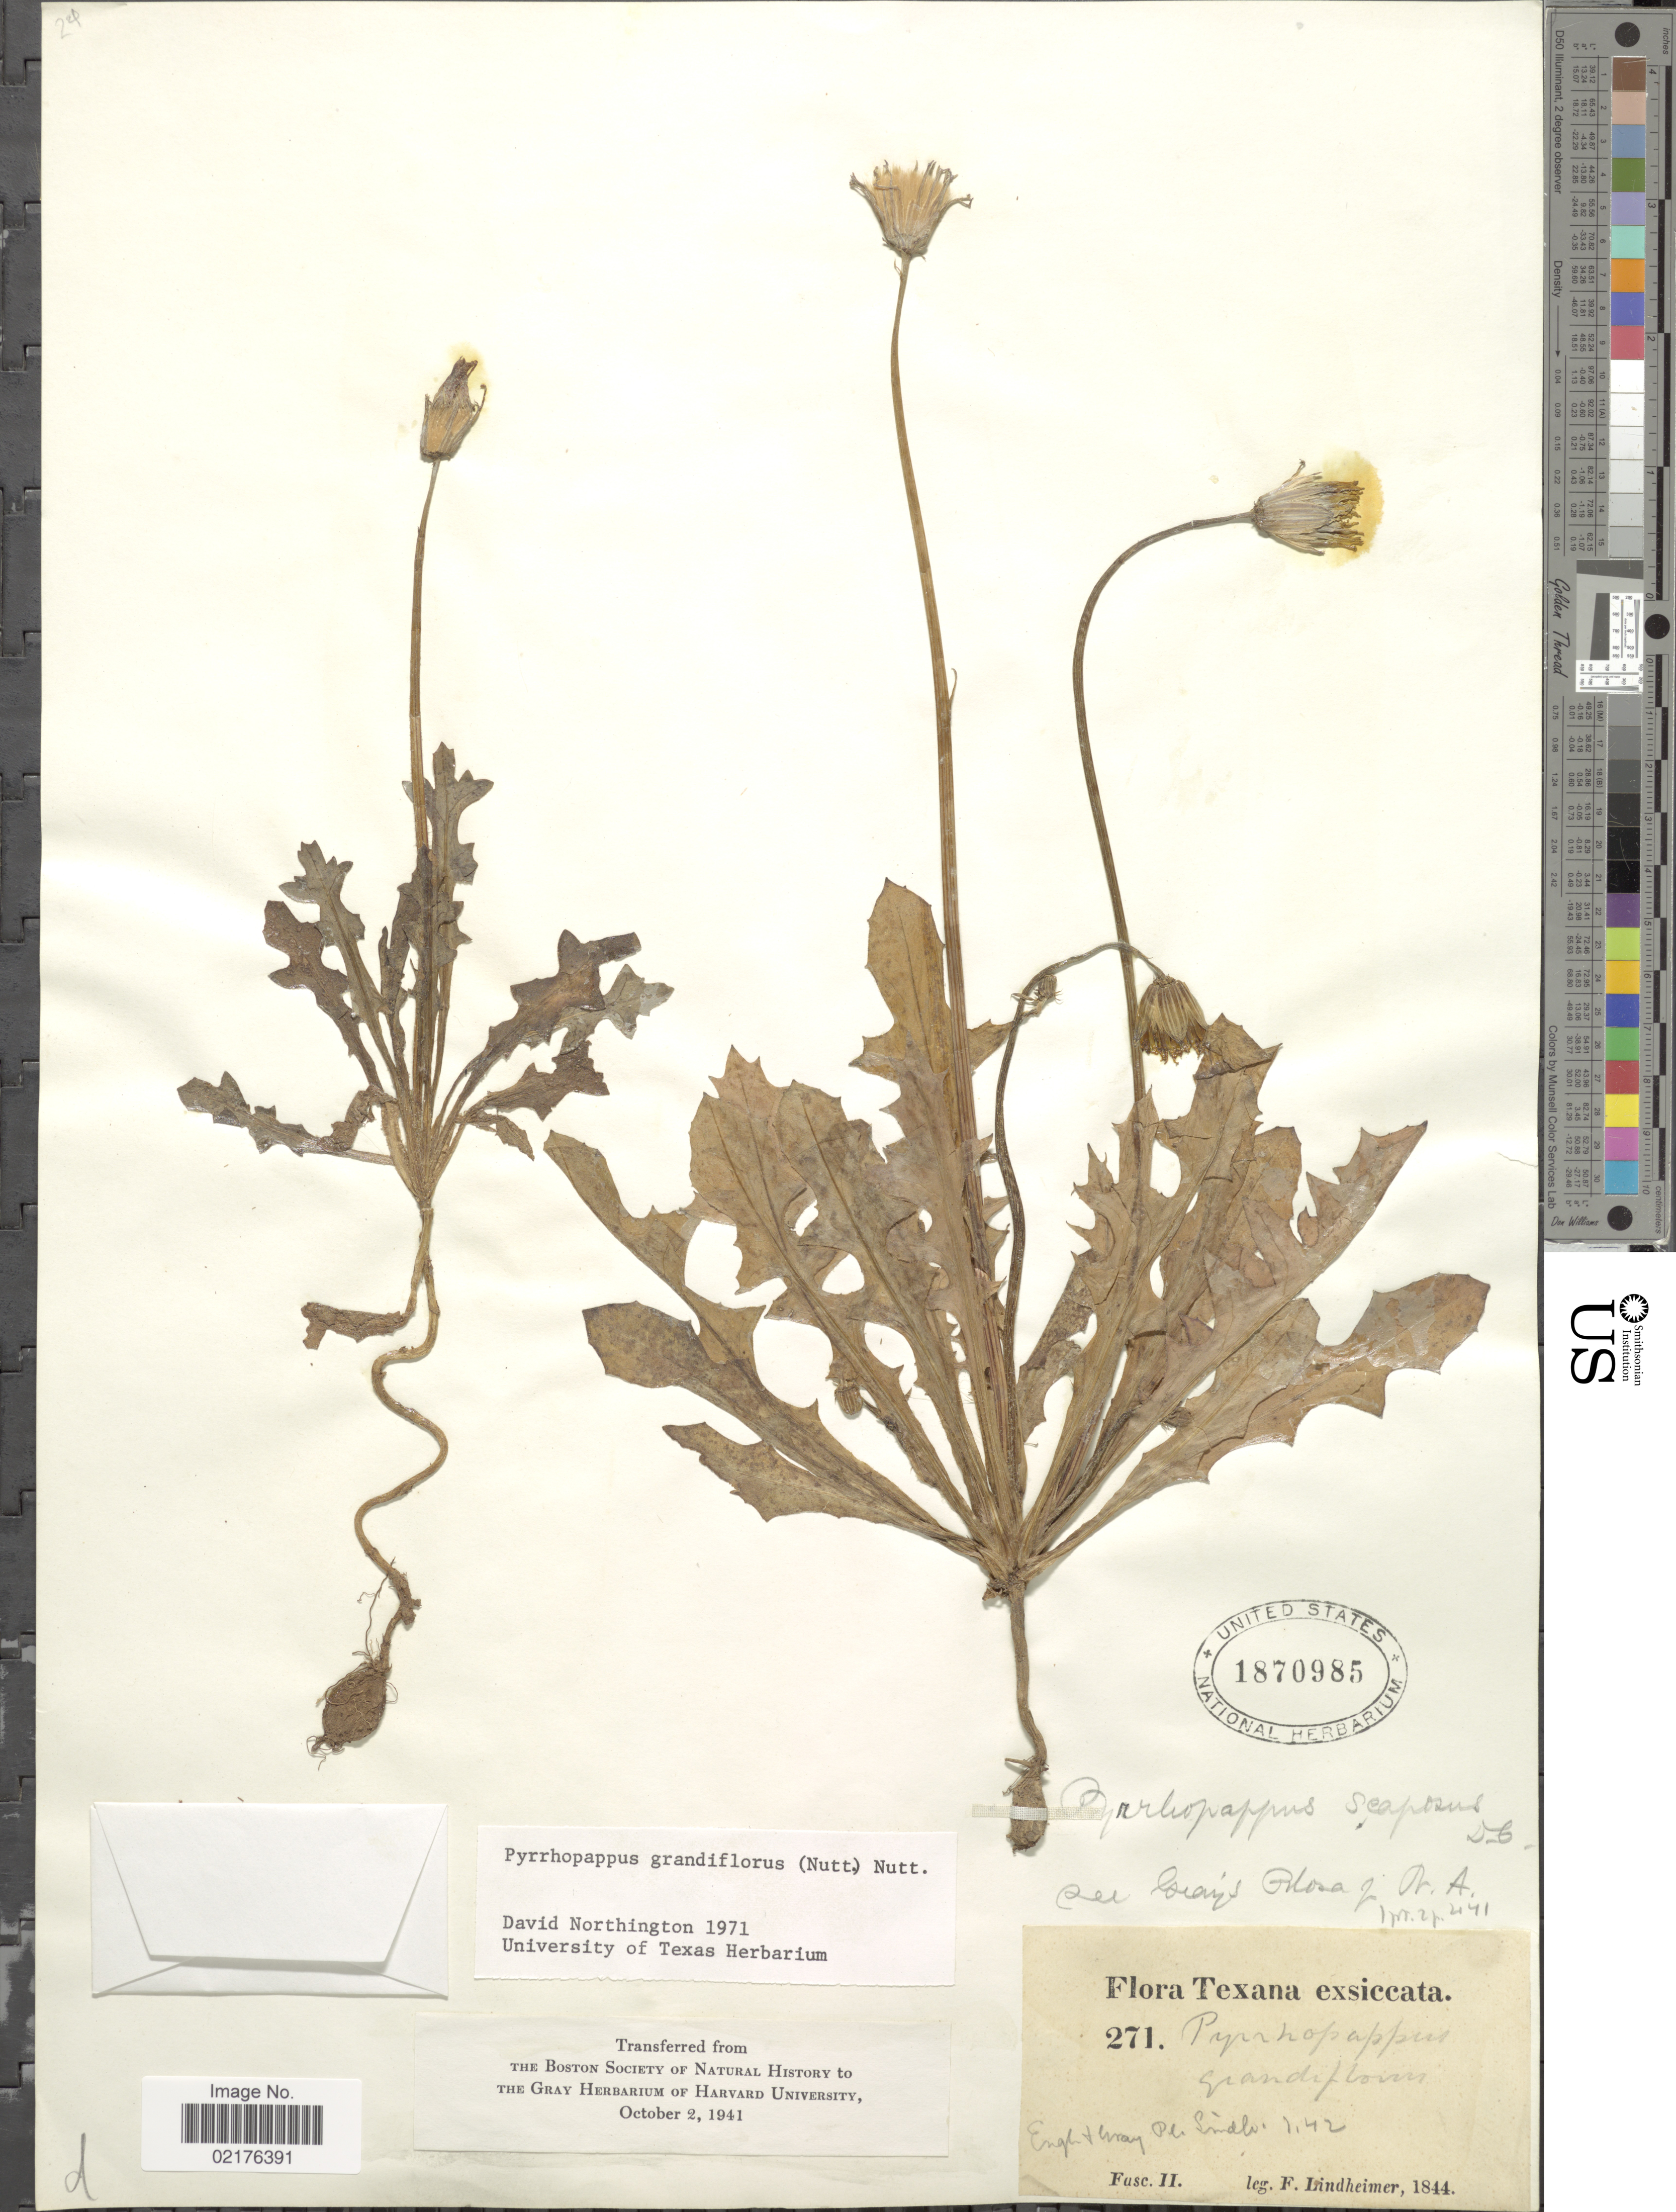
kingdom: Plantae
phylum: Tracheophyta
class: Magnoliopsida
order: Asterales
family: Asteraceae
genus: Pyrrhopappus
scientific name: Pyrrhopappus grandiflorus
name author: (Nutt.) Nutt.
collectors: F. J. Lindheimer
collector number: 271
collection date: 1844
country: United States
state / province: Texas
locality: Texana exsiccata, Fasc. II.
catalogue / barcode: US 1870985